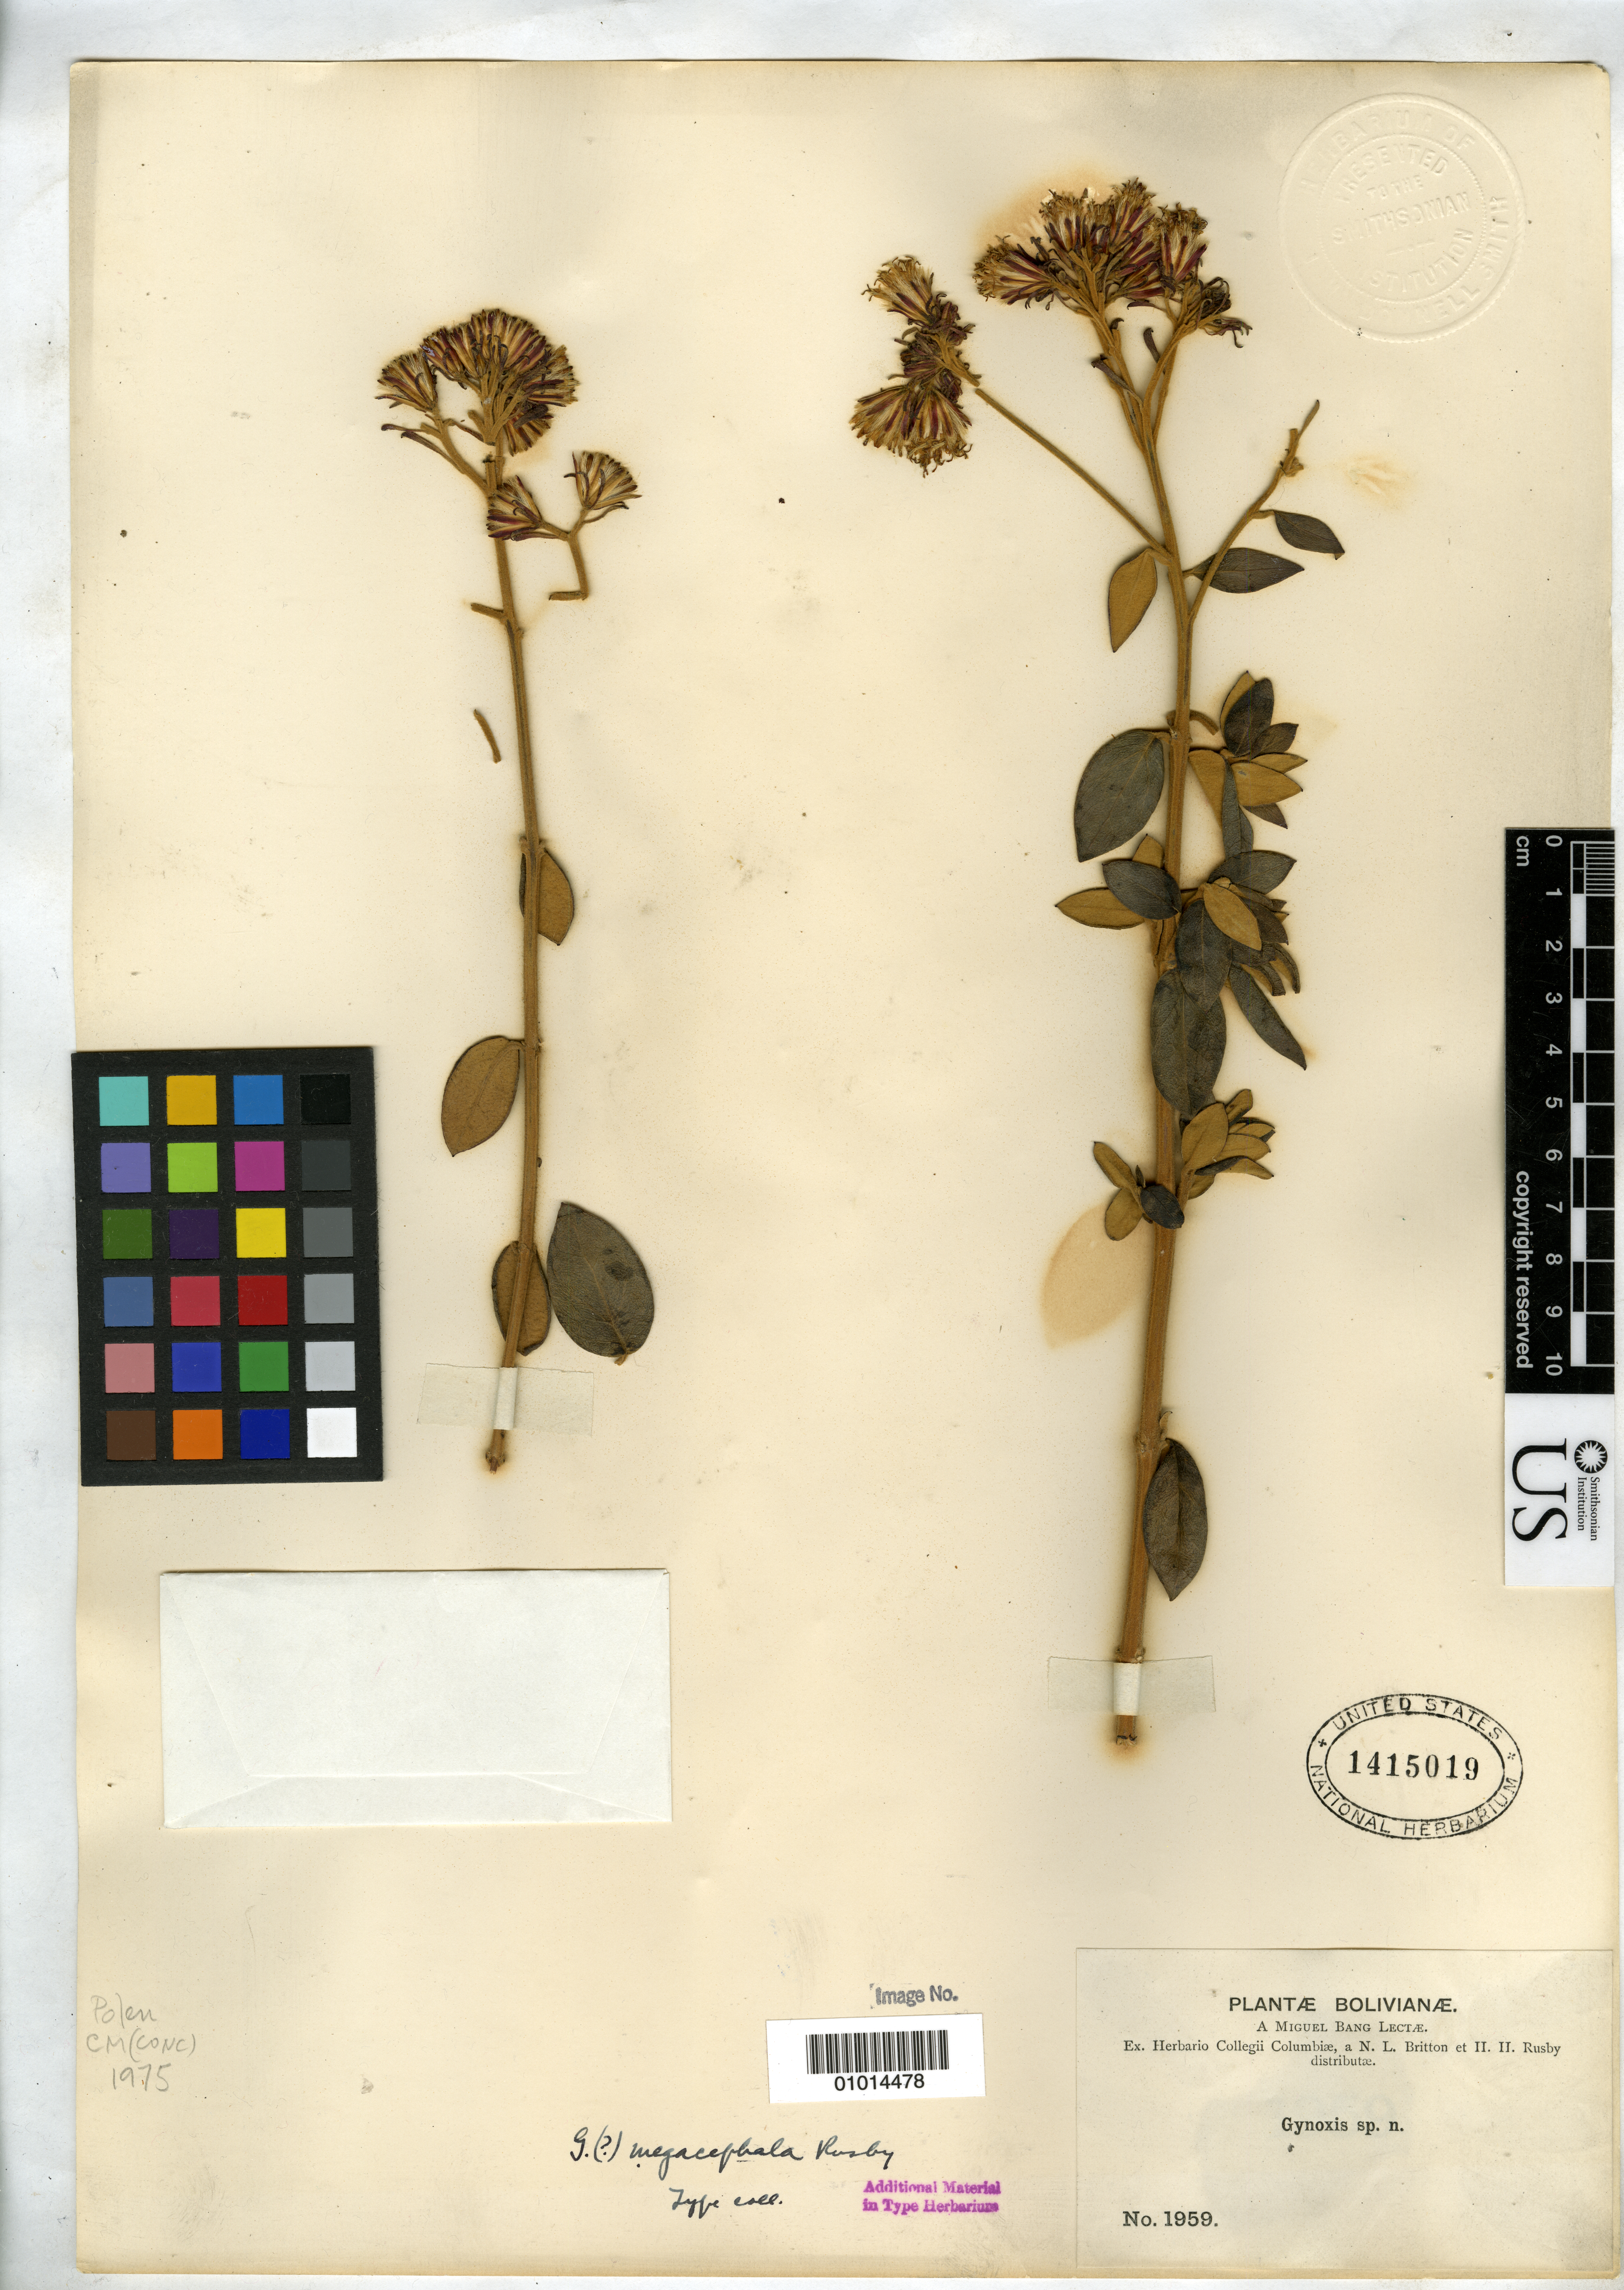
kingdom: Plantae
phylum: Tracheophyta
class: Magnoliopsida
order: Asterales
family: Asteraceae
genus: Gynoxys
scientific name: Gynoxys megacephala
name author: Rusby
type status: Isotype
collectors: M. Bang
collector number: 1959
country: Bolivia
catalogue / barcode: US 1415019